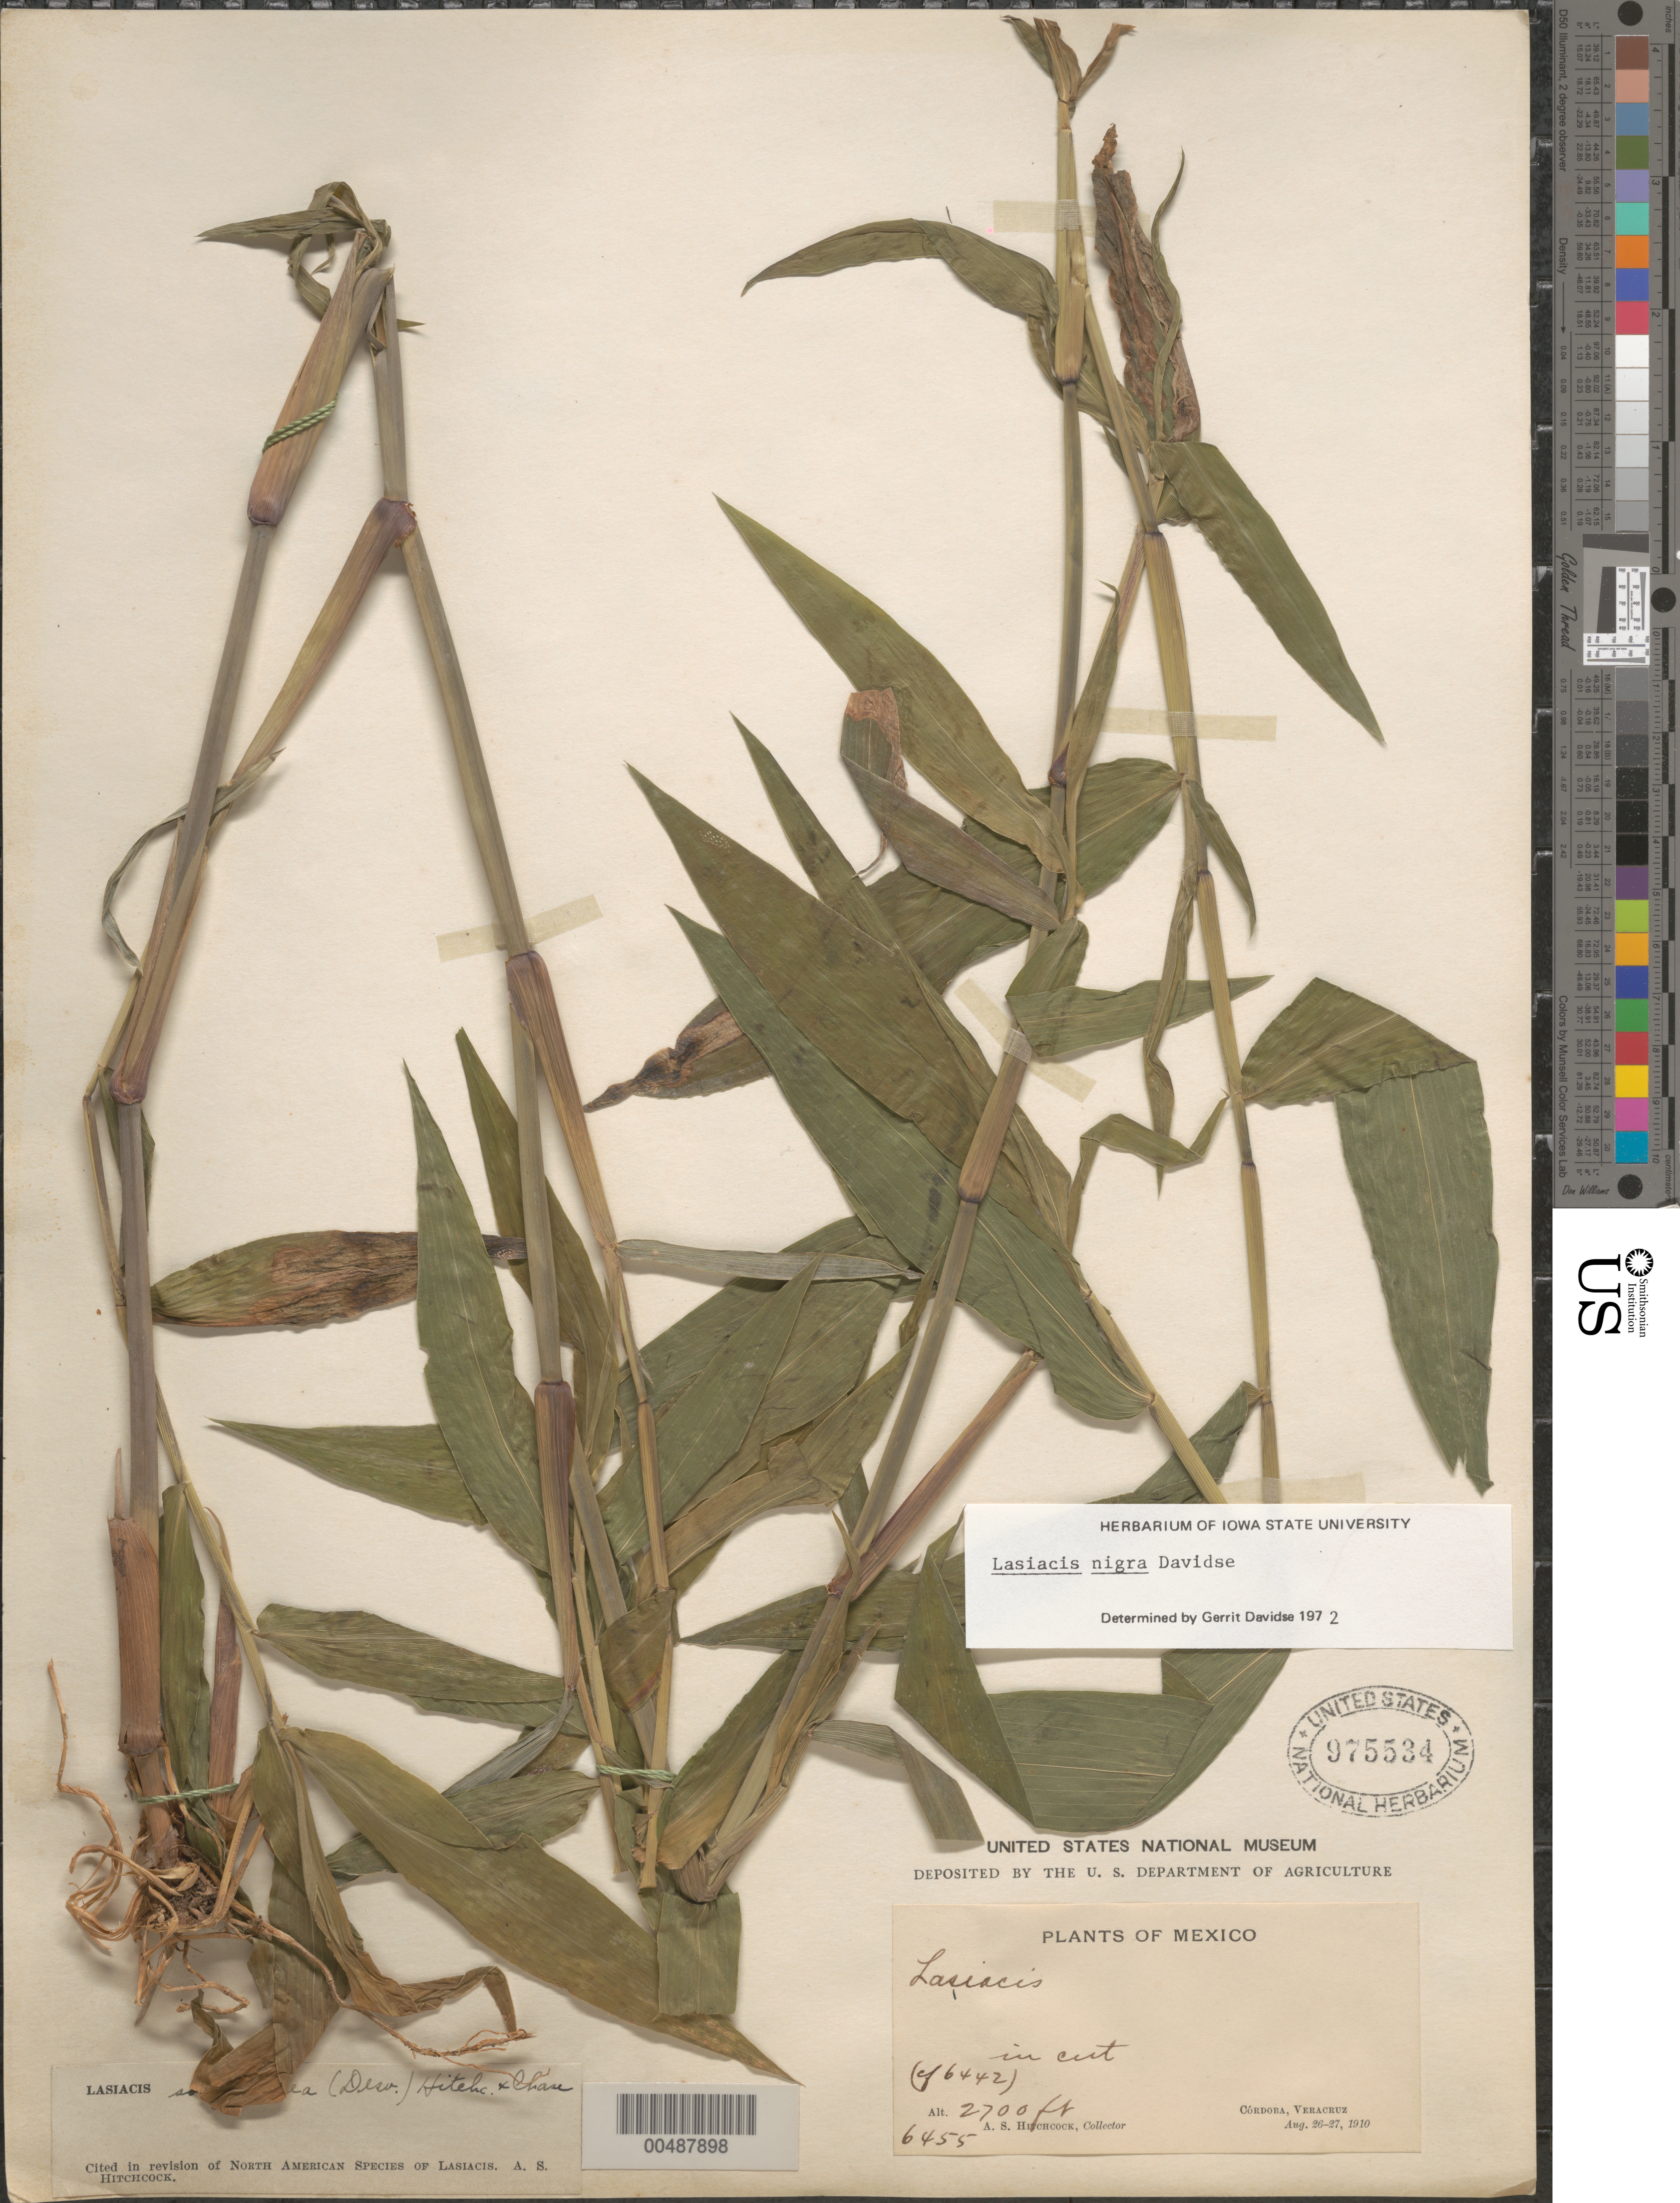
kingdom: Plantae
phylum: Tracheophyta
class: Liliopsida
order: Poales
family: Poaceae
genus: Lasiacis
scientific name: Lasiacis maxonii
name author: Swallen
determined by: Davidse, Gerrit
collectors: A. S. Hitchcock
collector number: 6455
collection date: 1910-08-26/1910-08-27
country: Mexico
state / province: Veracruz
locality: Cordoba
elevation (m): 823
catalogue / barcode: US 975534